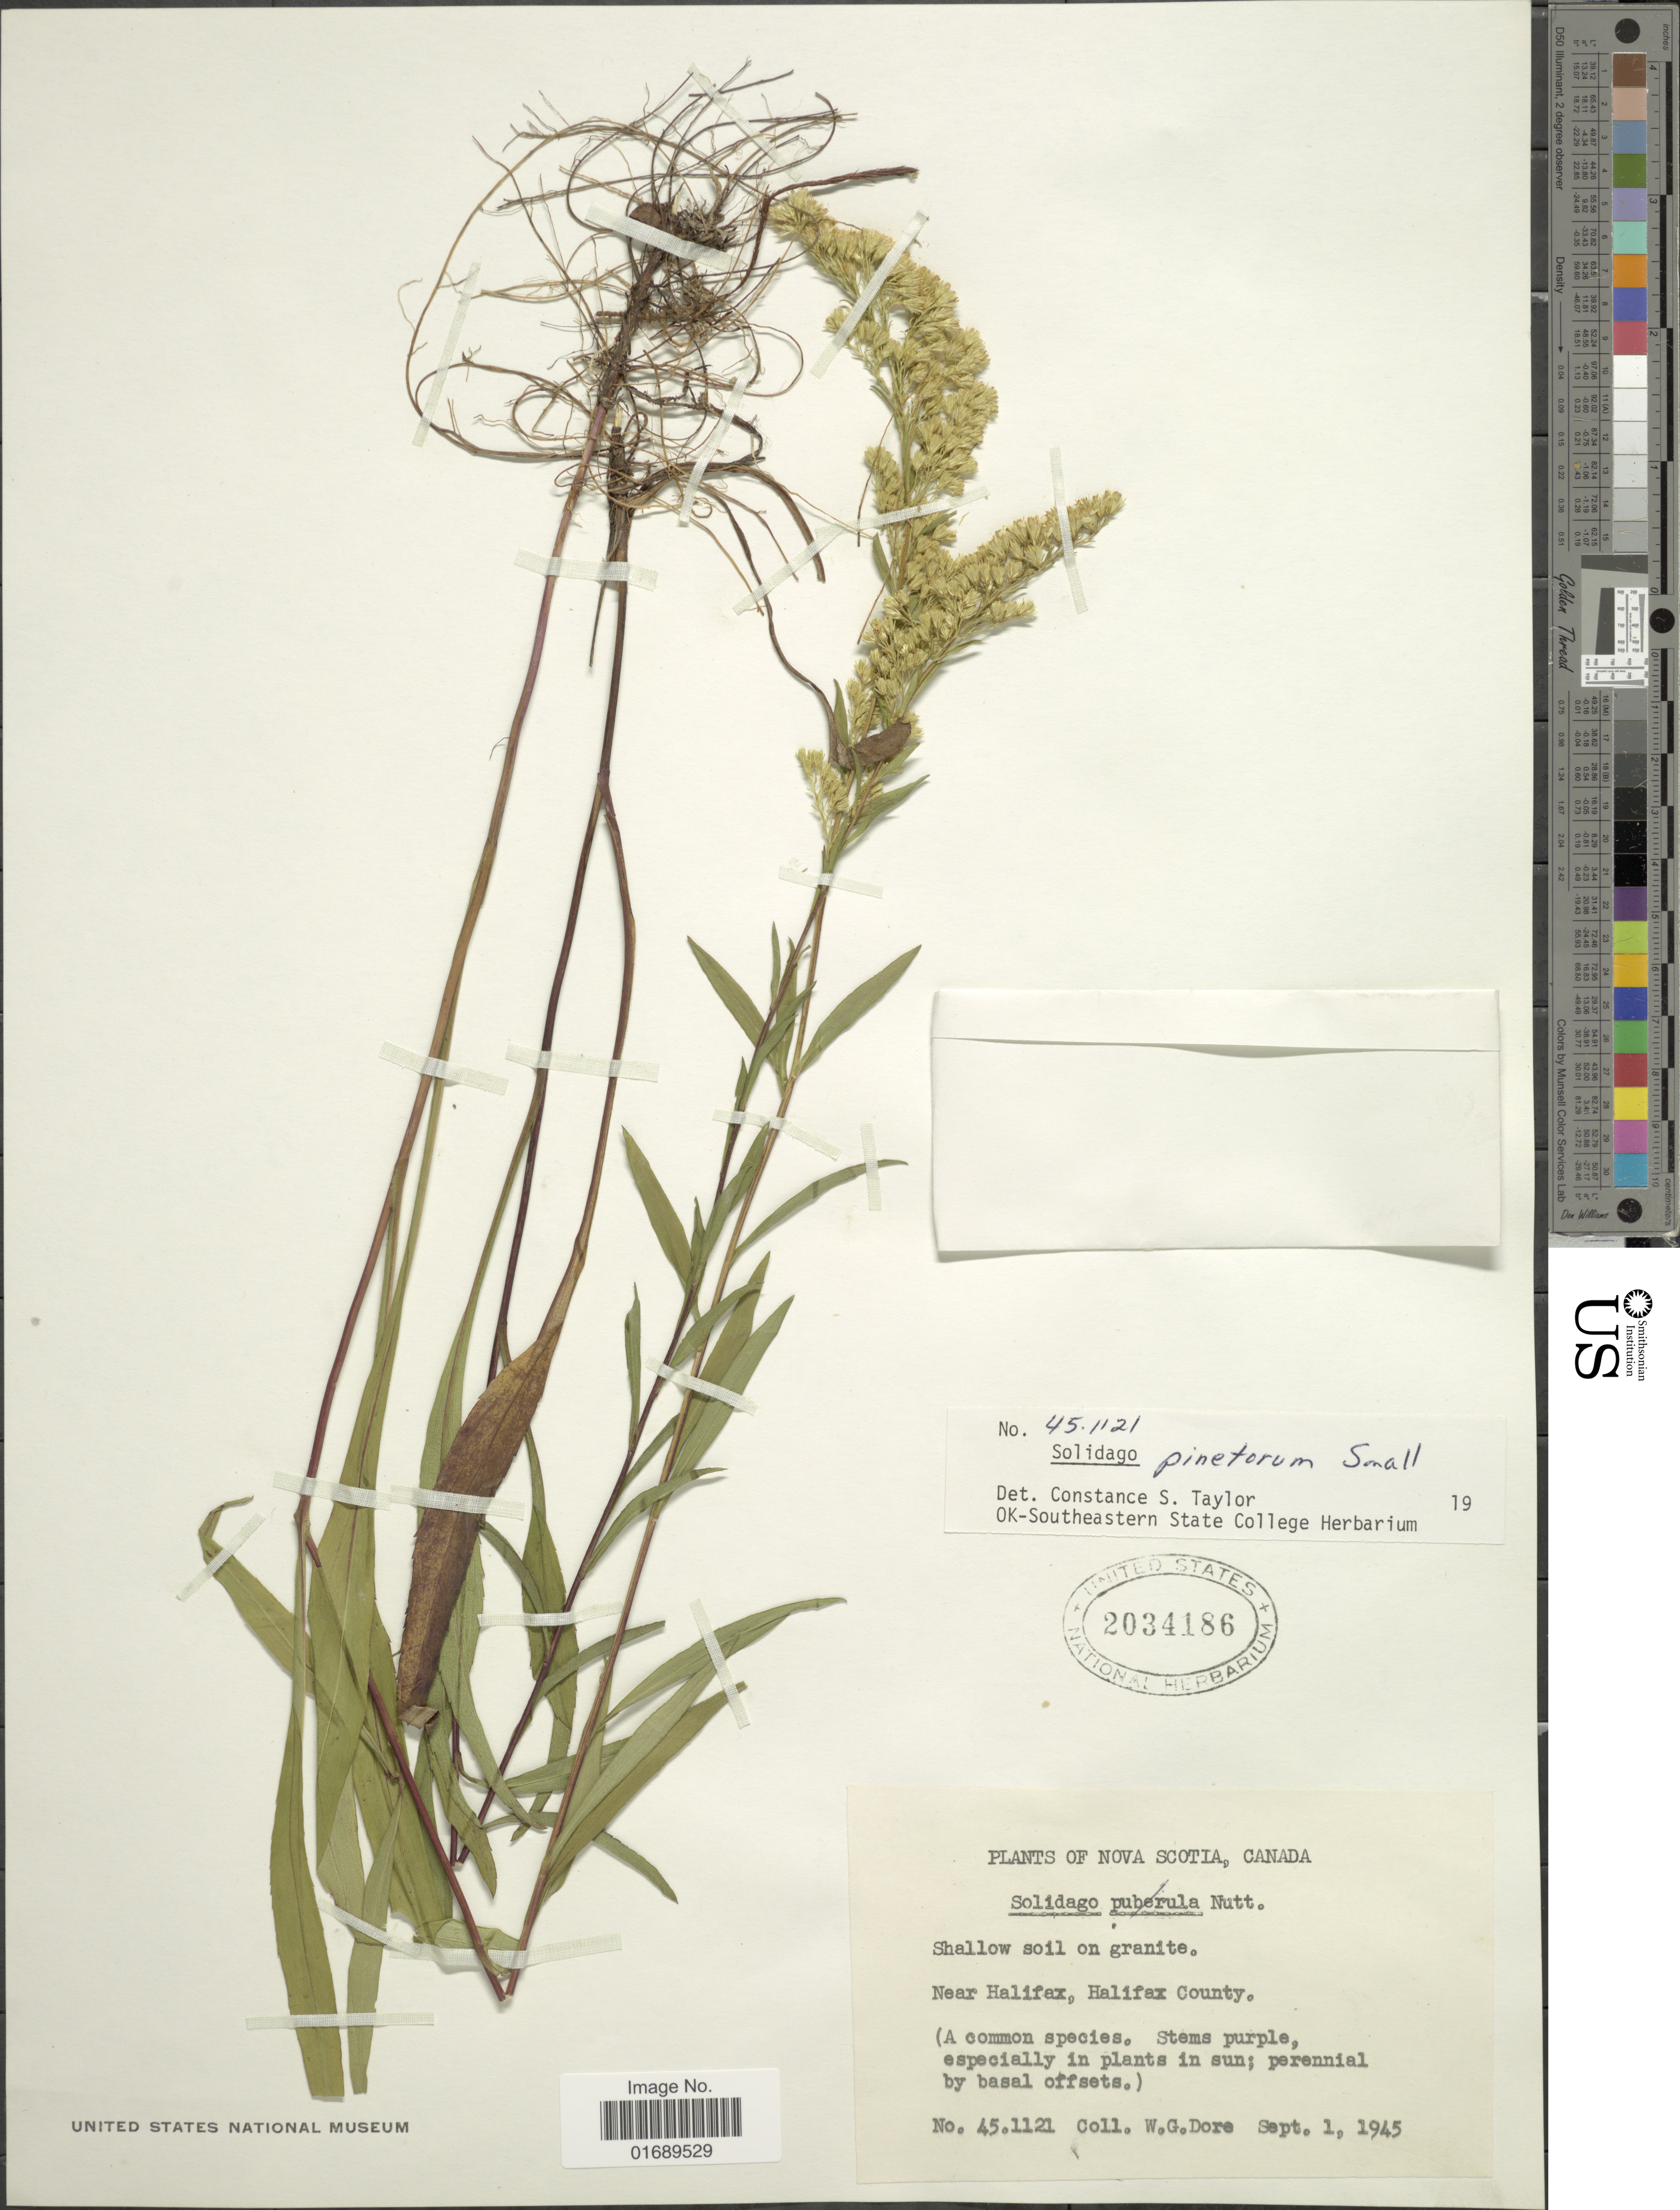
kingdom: Plantae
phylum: Tracheophyta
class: Magnoliopsida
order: Asterales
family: Asteraceae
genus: Solidago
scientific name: Solidago pinetorum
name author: Aiton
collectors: W. Dore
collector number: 45.1121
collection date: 1945-09-01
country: Canada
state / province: Nova Scotia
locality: Near Halofax, Halifax County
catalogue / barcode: US 2034186